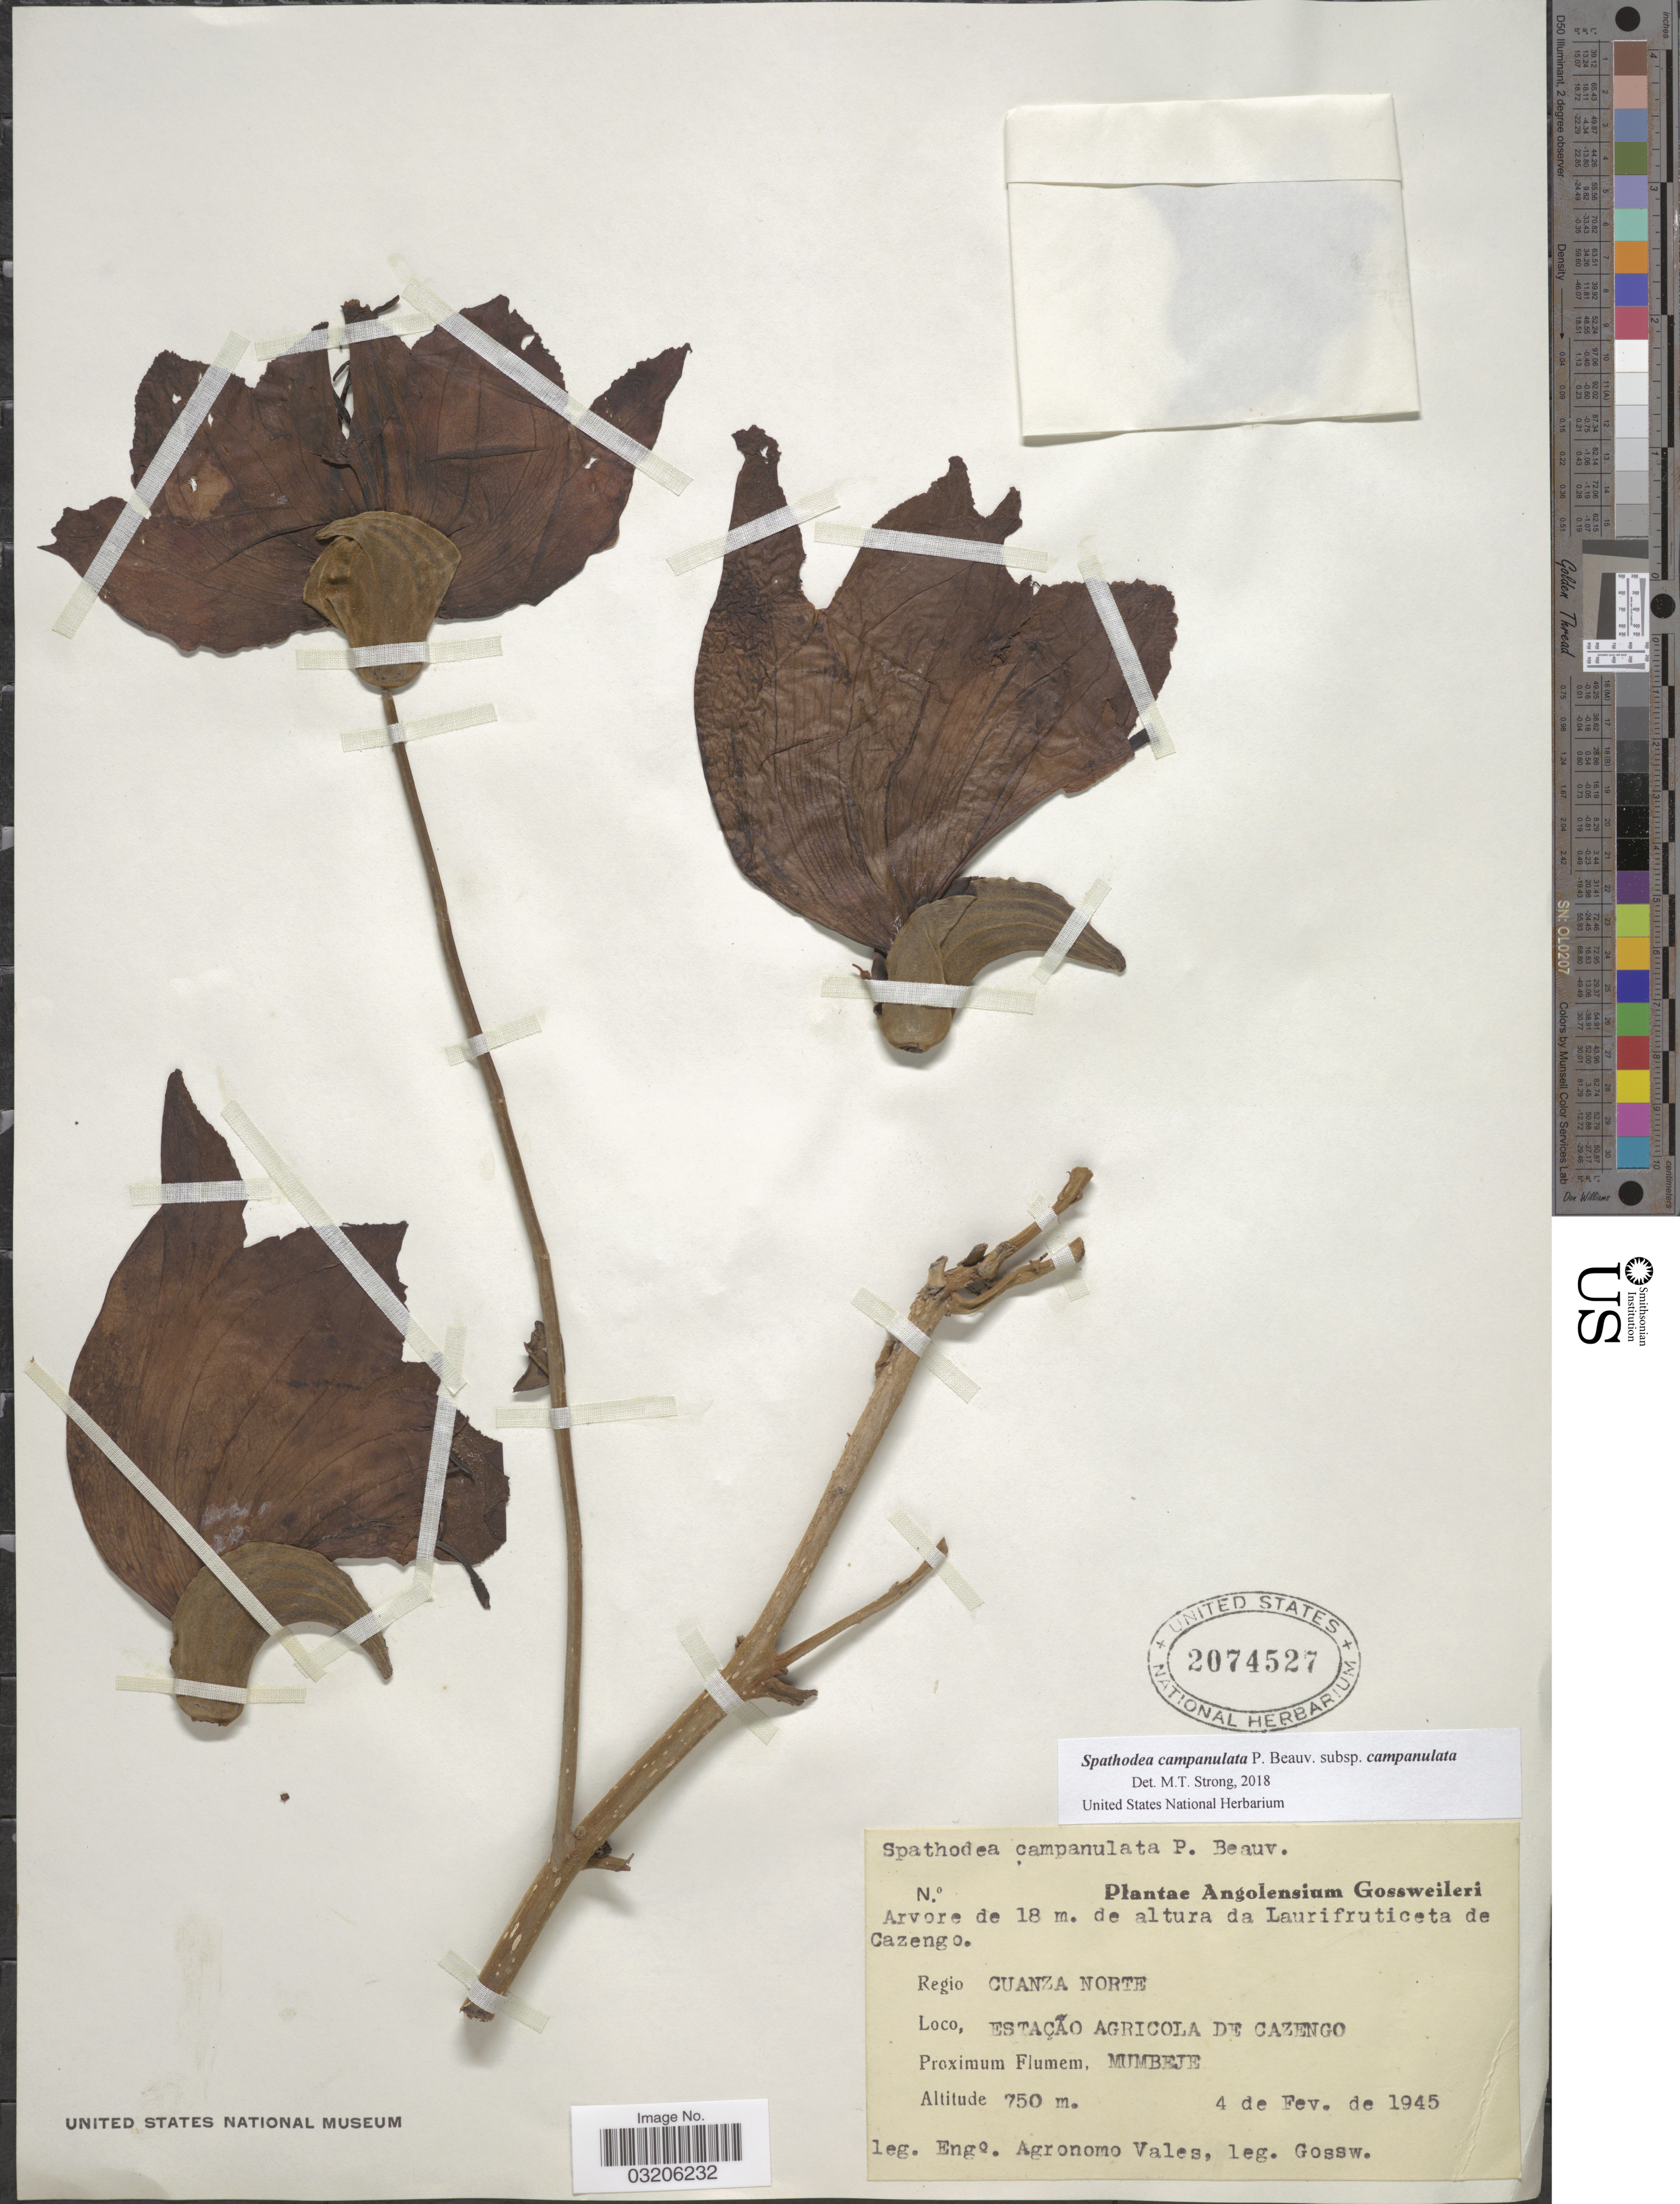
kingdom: Plantae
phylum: Tracheophyta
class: Magnoliopsida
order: Lamiales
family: Bignoniaceae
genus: Spathodea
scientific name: Spathodea campanulata subsp. campanulata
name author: P. Beauv.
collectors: E. Vales & -. Gossweiler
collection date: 1945-02-04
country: Angola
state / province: Cuanza Norte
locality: Regio: CUANZA NORTE. ESTAÇAO AGRICOLA DE CAZENGO. Proximum Flumem, MUMBEJE.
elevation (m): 750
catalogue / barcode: US 2074527